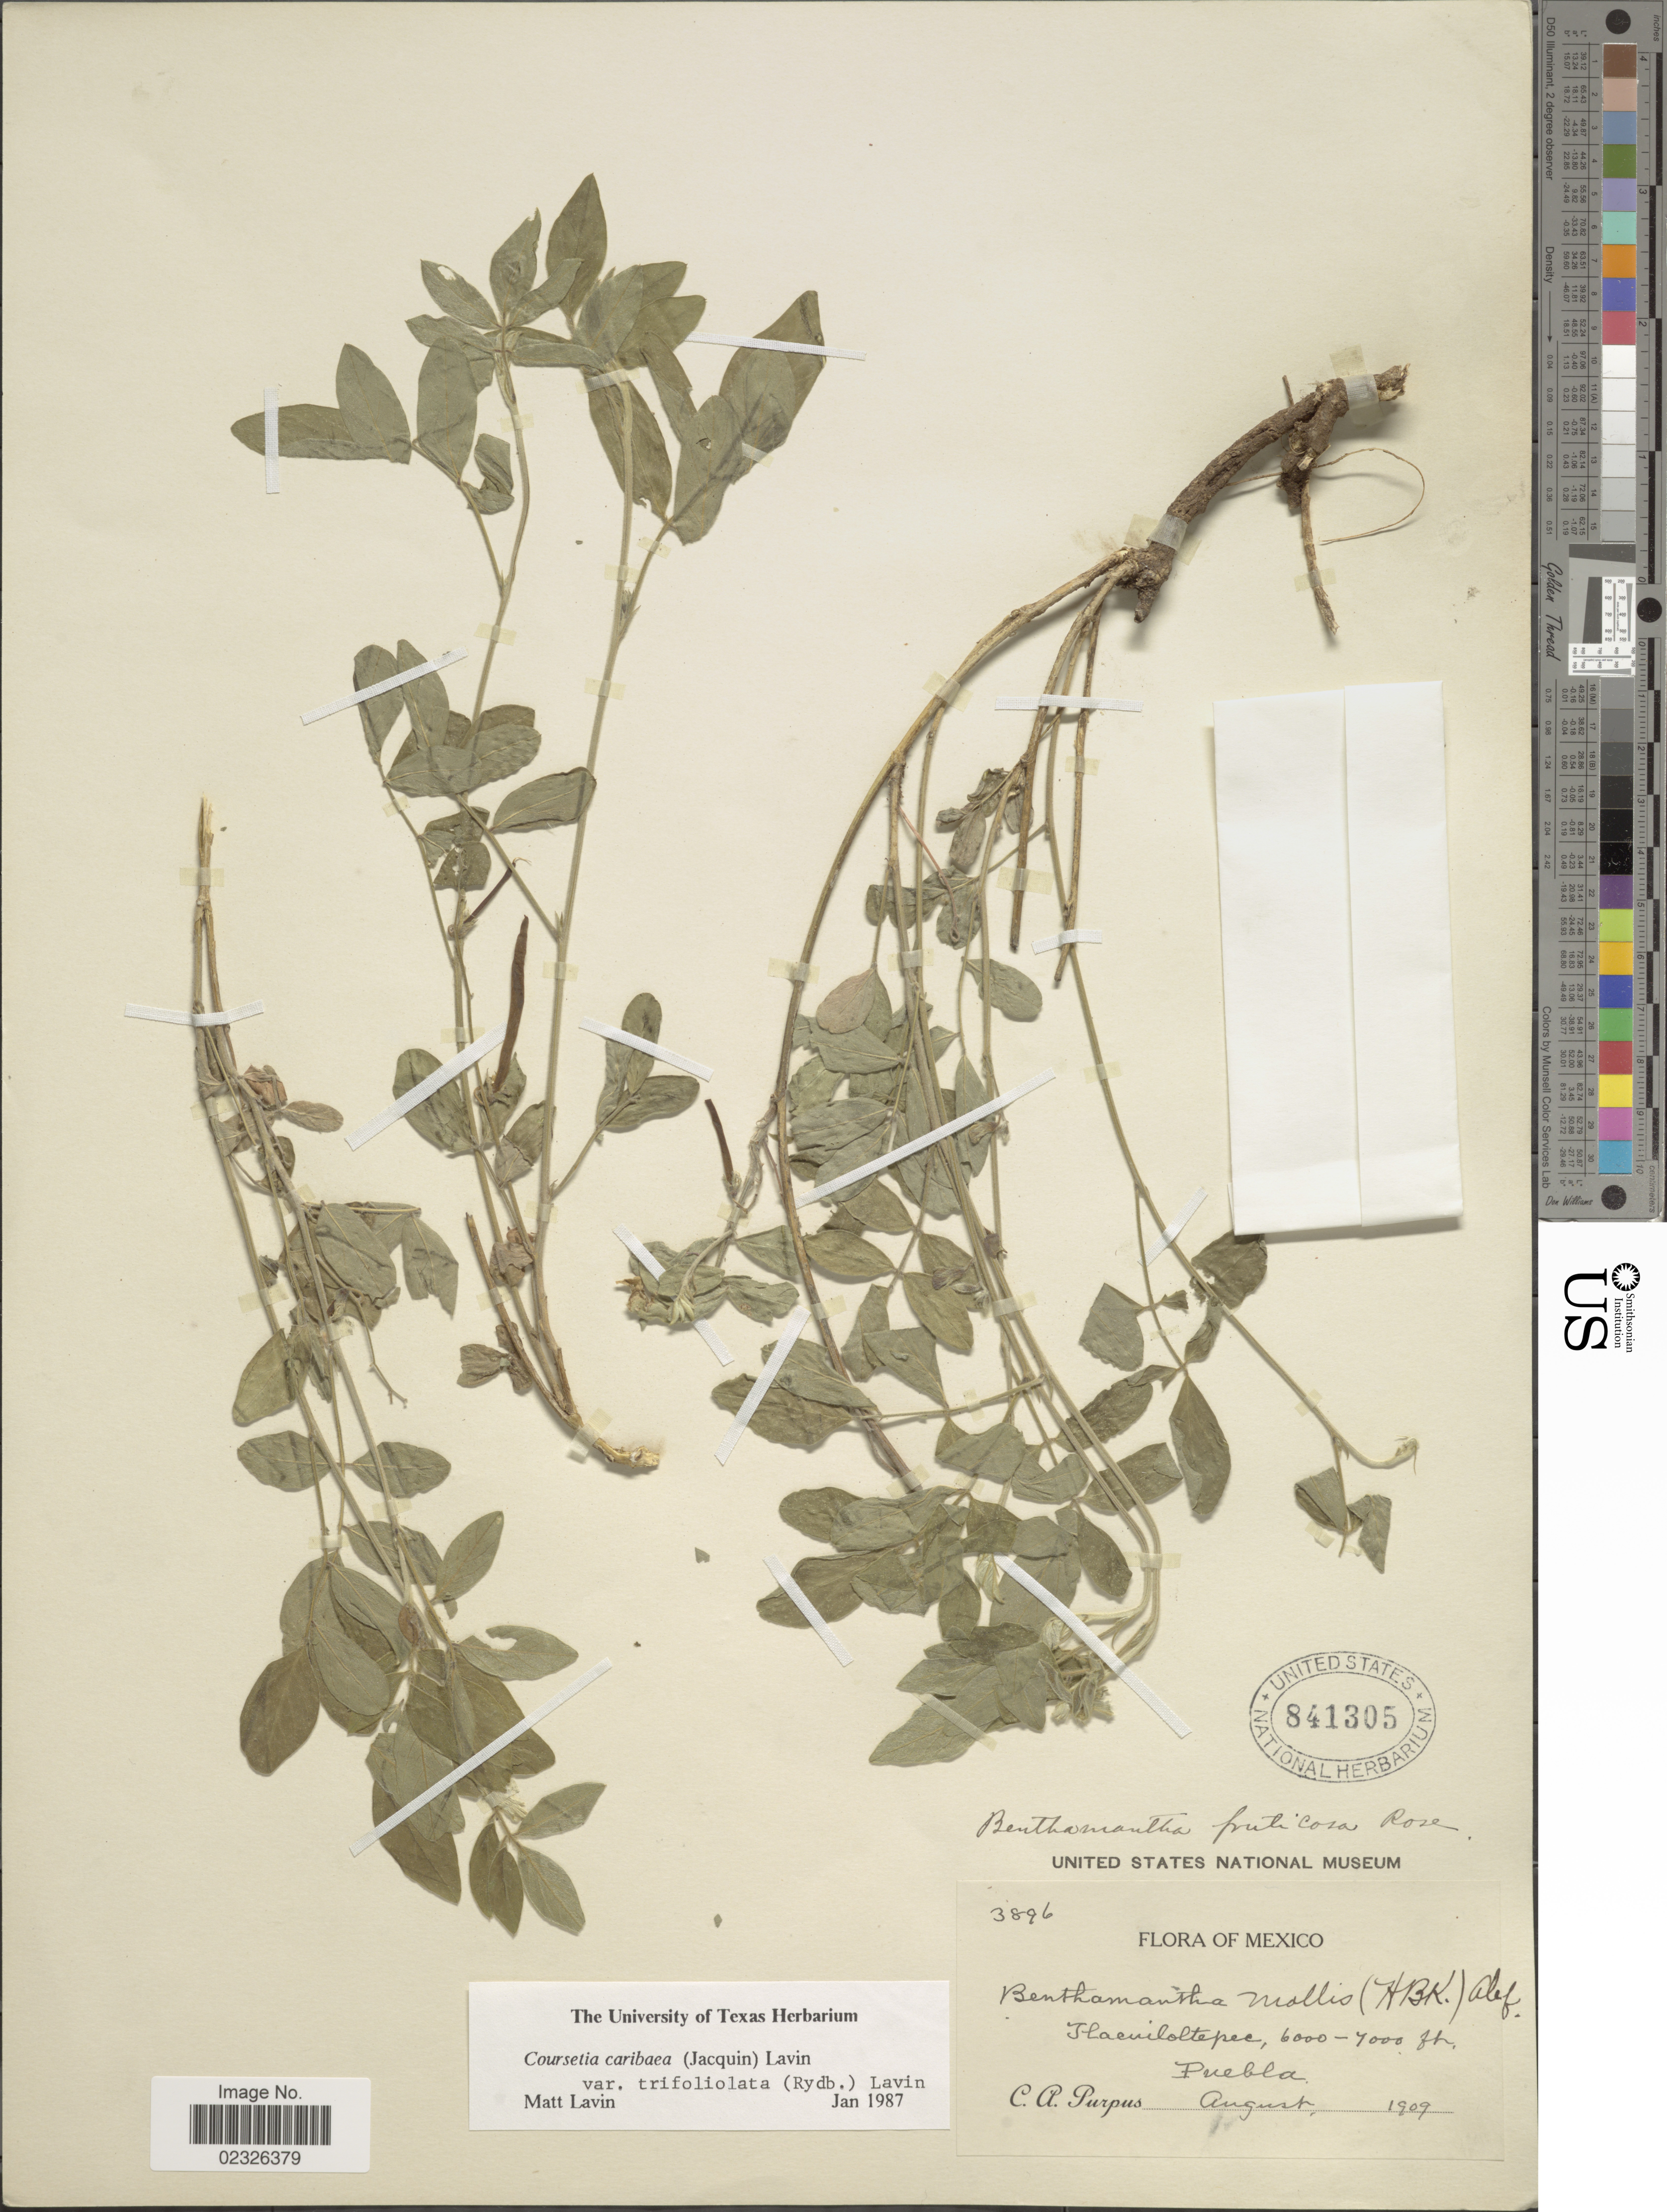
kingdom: Plantae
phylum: Tracheophyta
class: Magnoliopsida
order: Fabales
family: Fabaceae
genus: Coursetia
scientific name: Coursetia caribaea var. trifoliolata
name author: (Rydb.) Lavin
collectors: C. A. Purpus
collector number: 3896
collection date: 1909-08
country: Mexico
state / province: Puebla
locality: Tlacuiloltepec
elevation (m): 1829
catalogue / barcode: US 841305